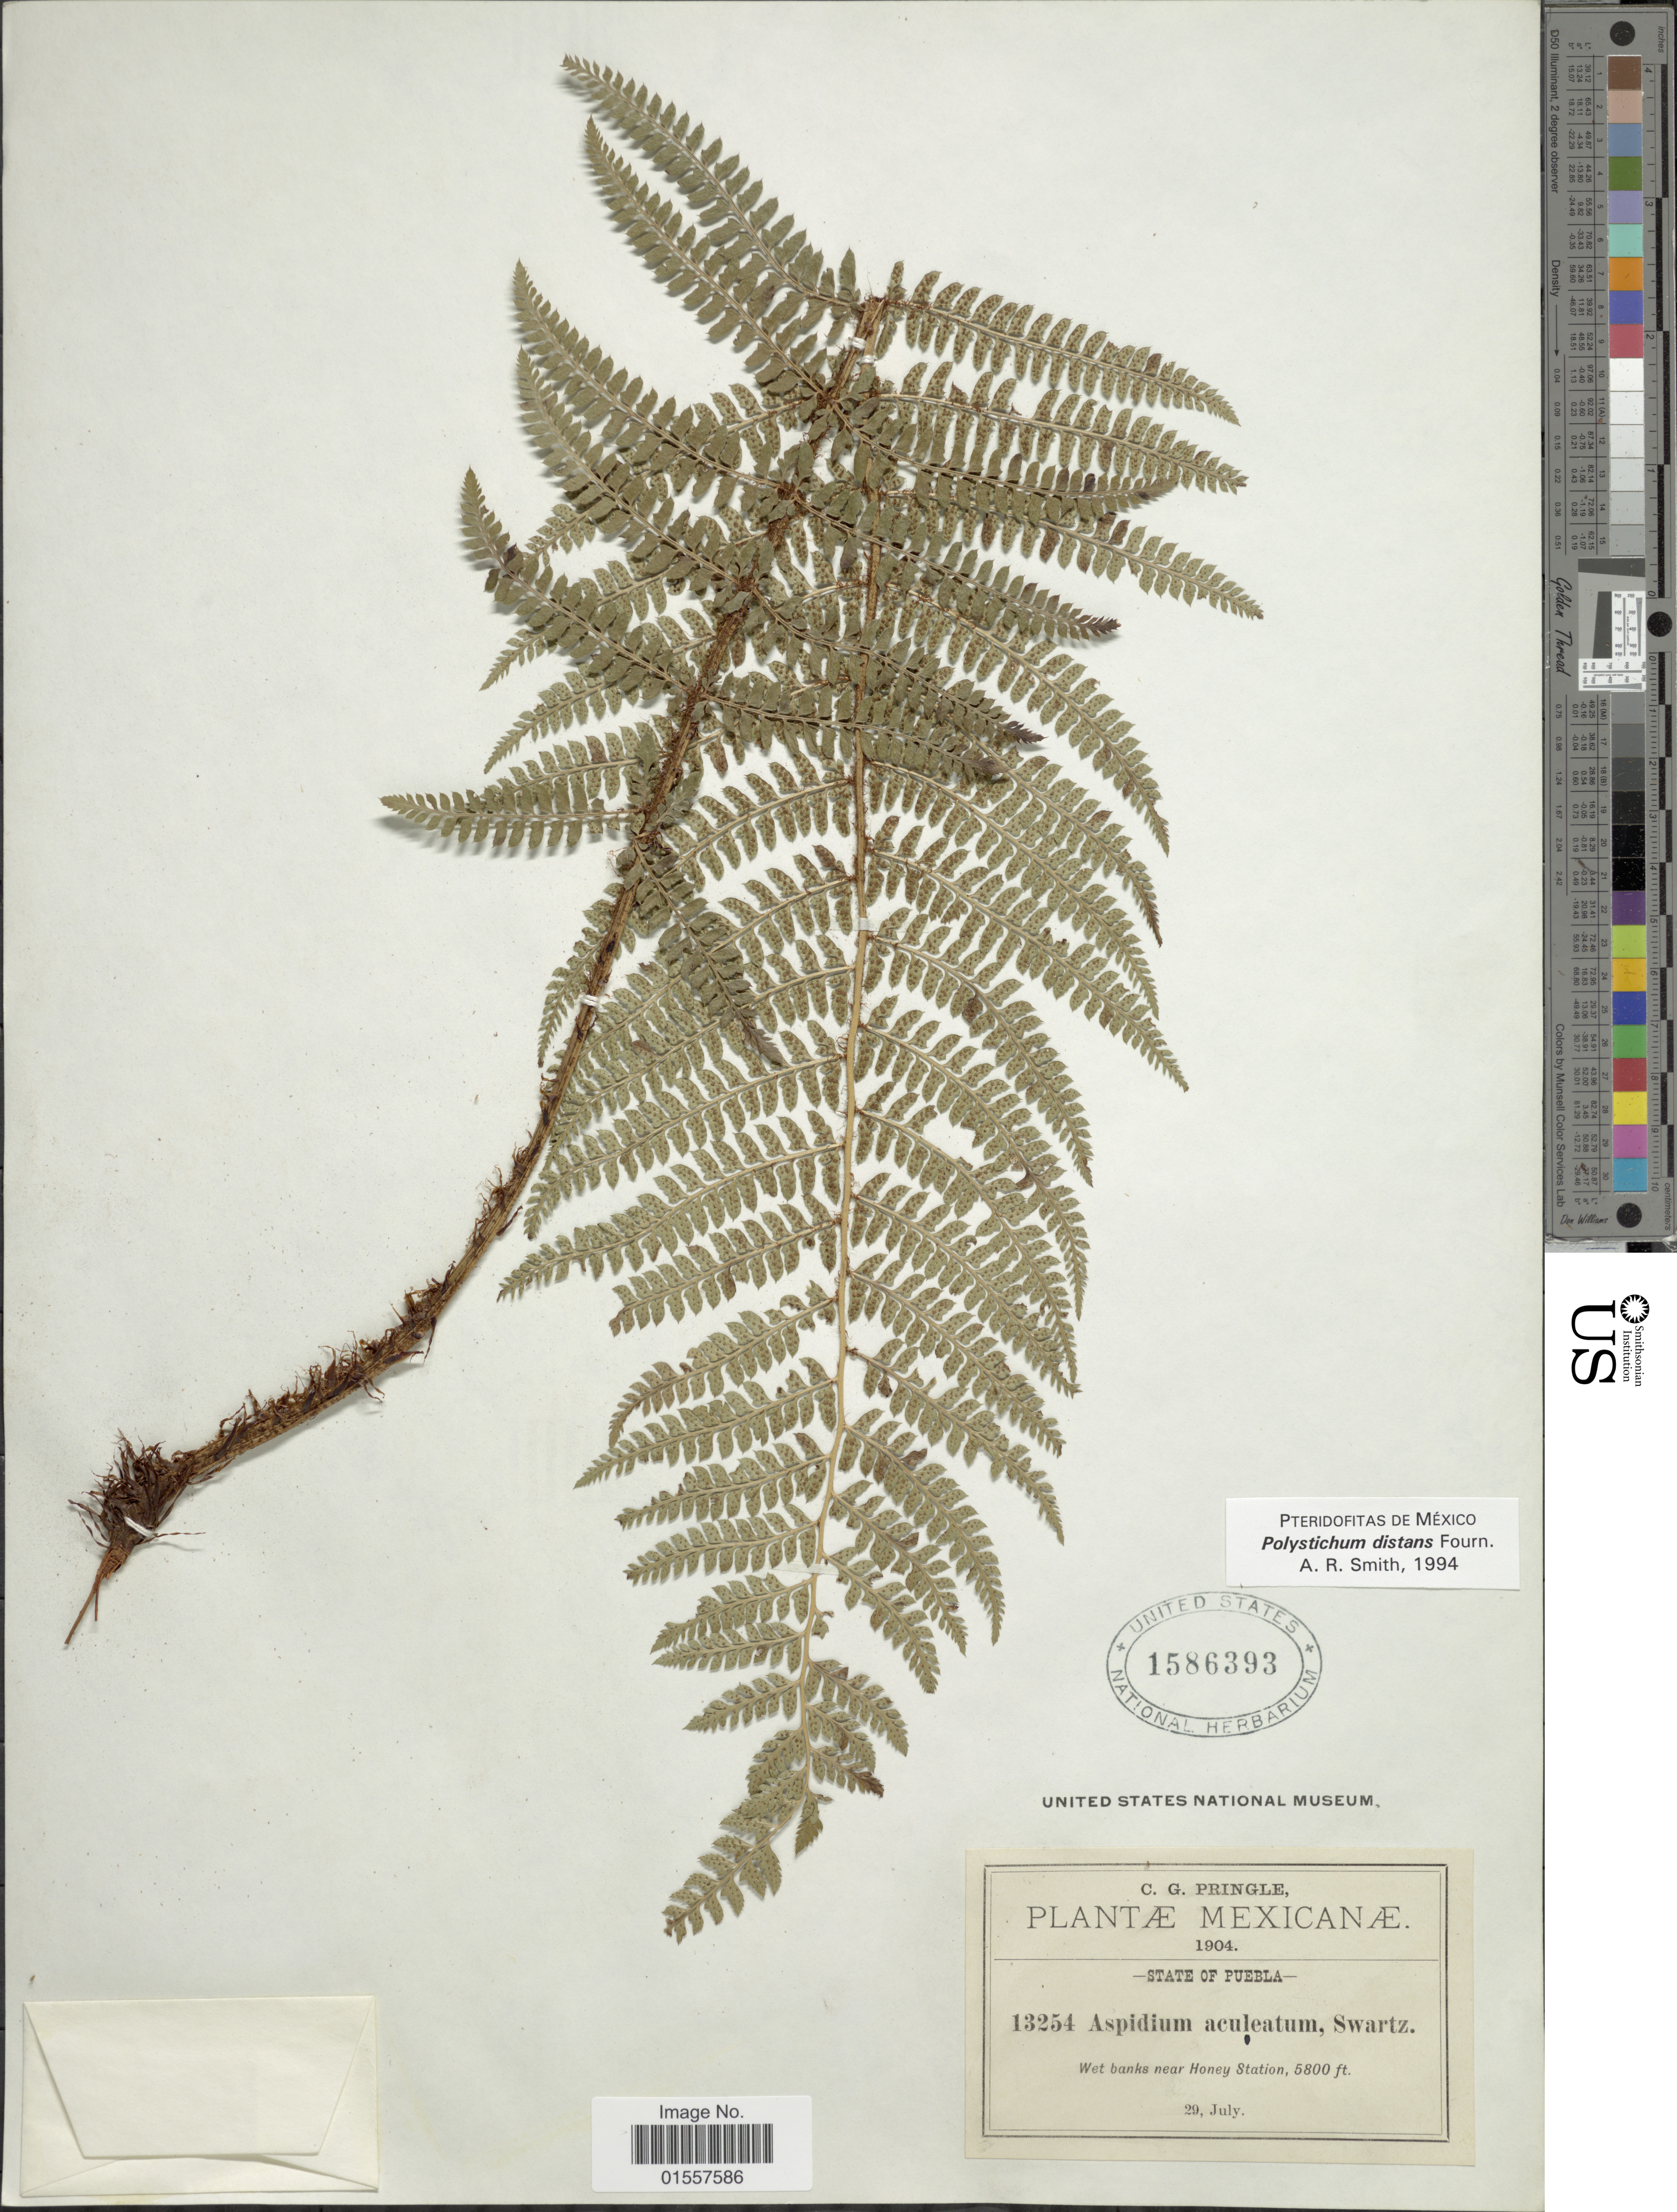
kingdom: Plantae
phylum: Tracheophyta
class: Polypodiopsida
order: Polypodiales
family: Dryopteridaceae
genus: Polystichum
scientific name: Polystichum distans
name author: E. Fourn.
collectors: C. G. Pringle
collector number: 13254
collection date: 1904-07-29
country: Mexico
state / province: Puebla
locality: Mexicanae, State of Puebla, wet banks near Honey Station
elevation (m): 1768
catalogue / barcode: US 1586393